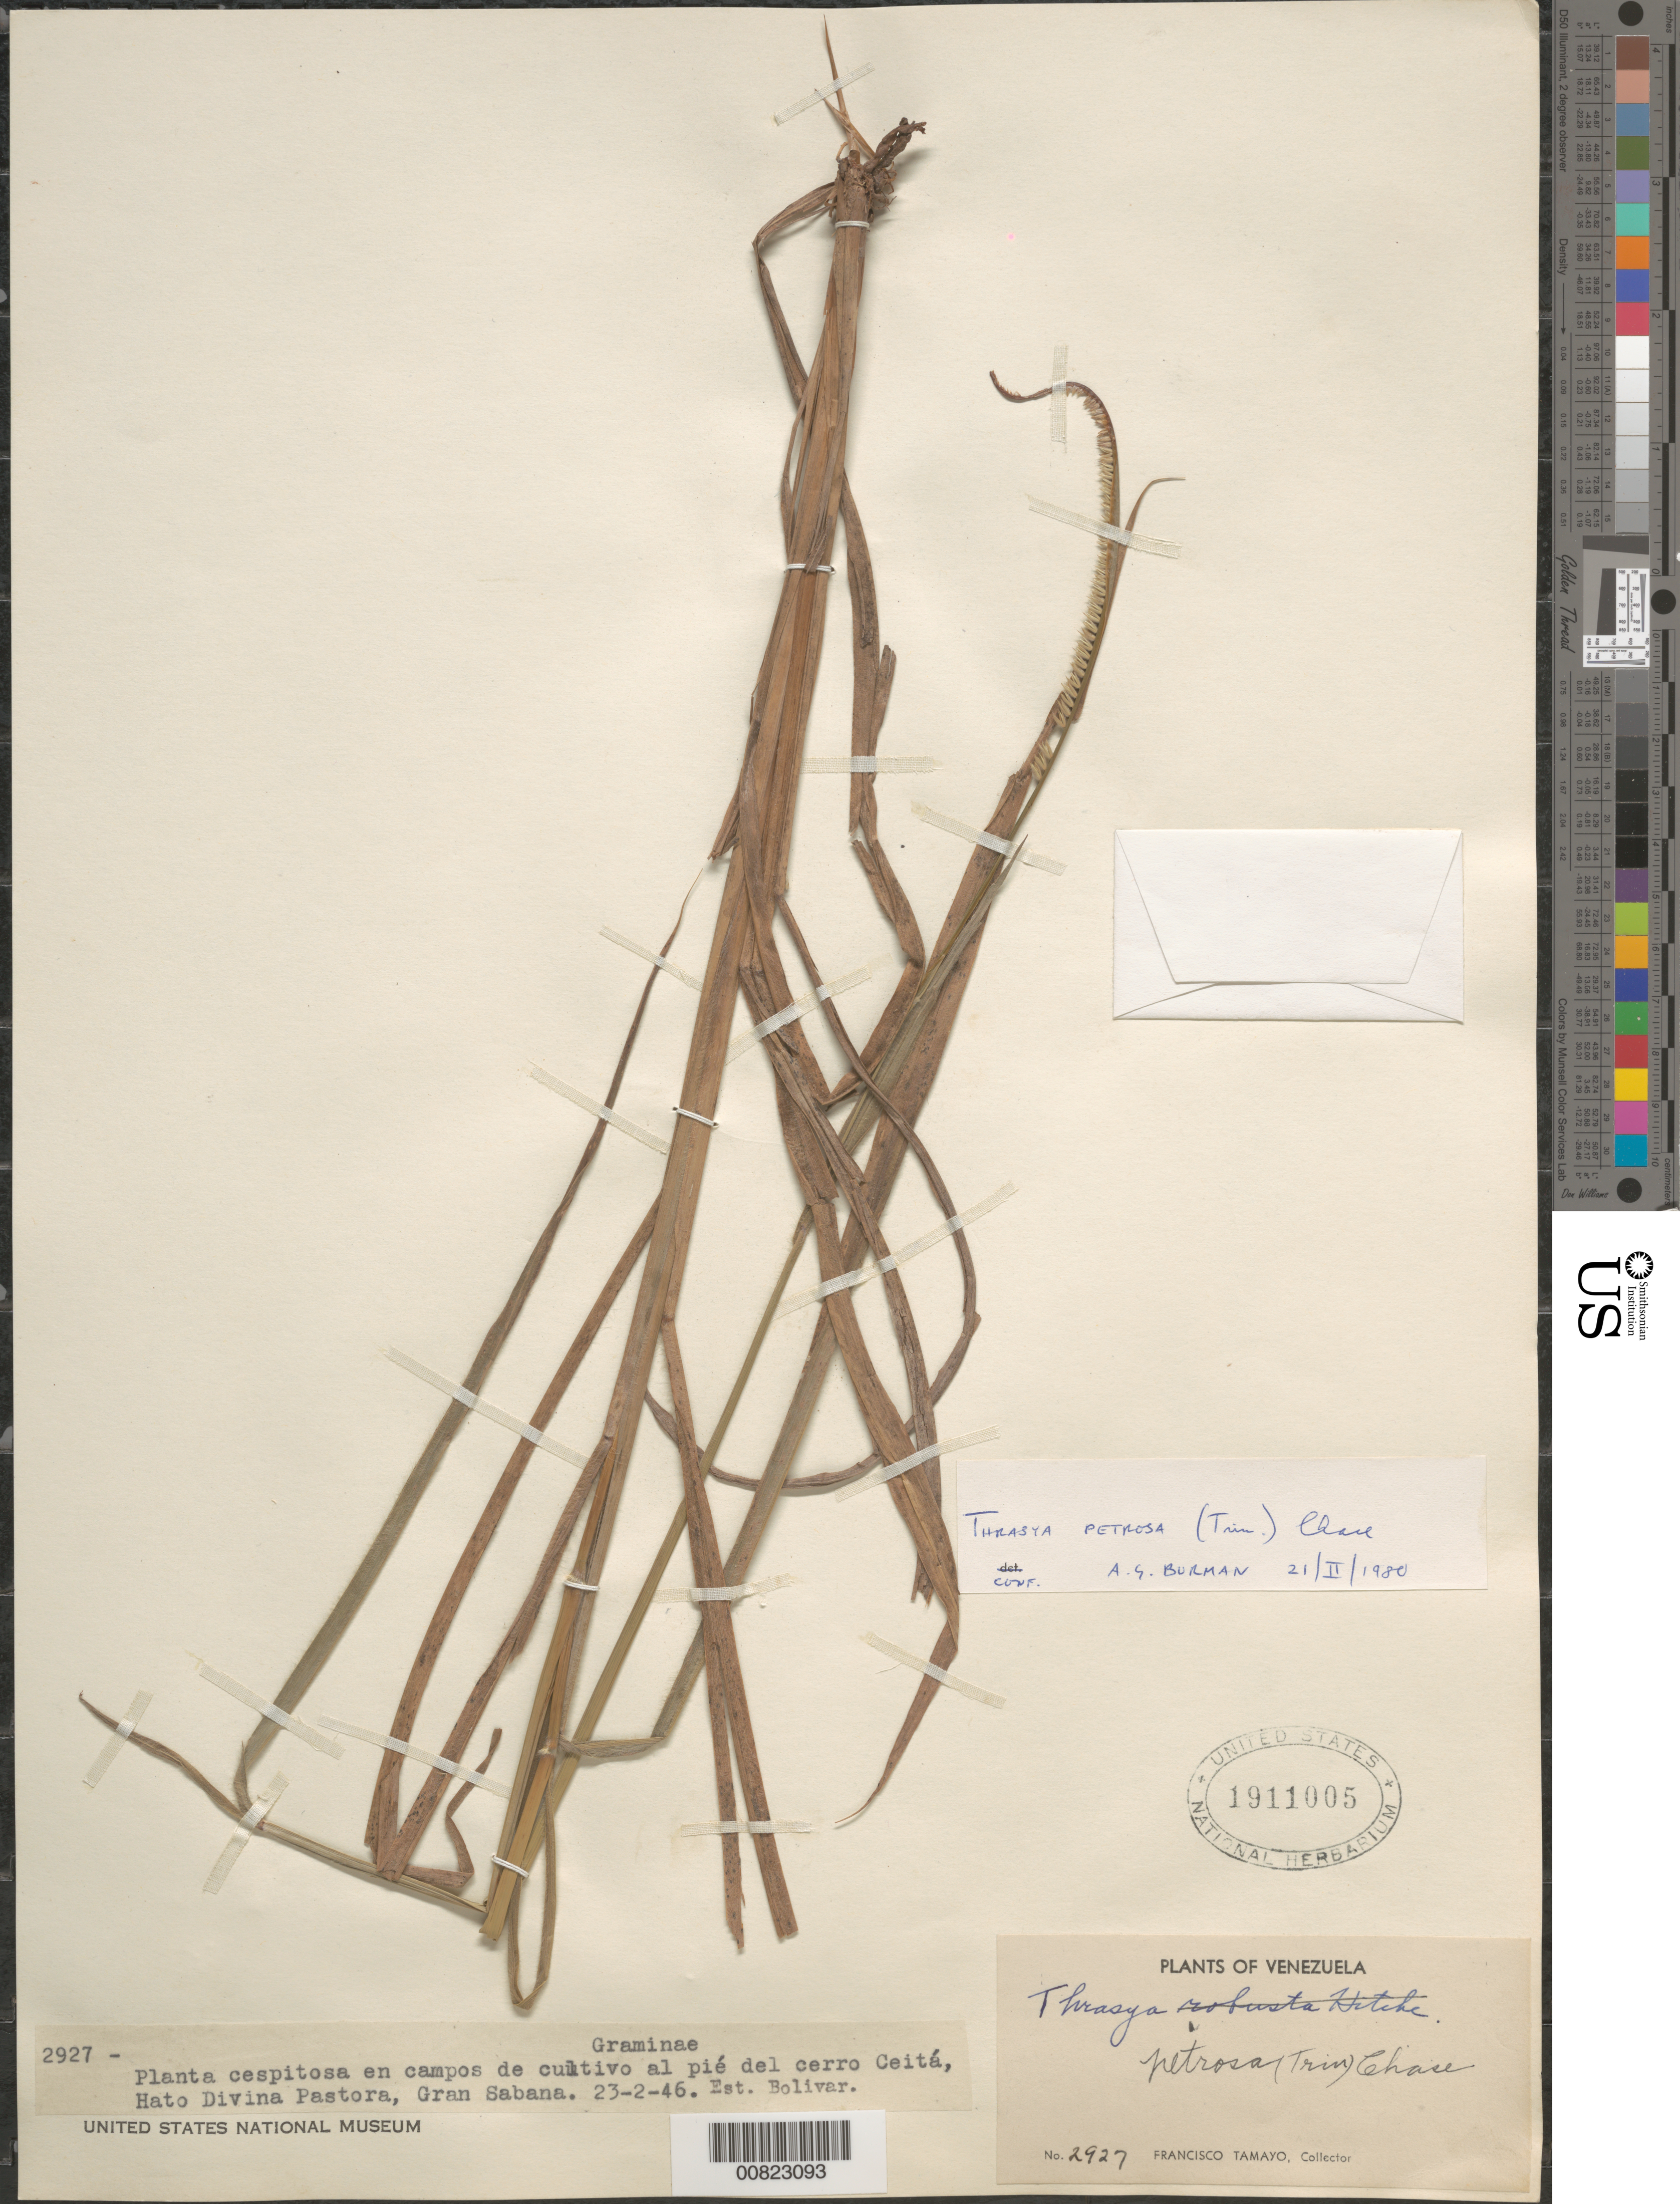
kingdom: Plantae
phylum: Tracheophyta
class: Liliopsida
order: Poales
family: Poaceae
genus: Thrasya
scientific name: Thrasya petrosa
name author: (Trin.) Chase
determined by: Burman, A. G.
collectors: F. Tamayo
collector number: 2927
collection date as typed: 23-Feb-46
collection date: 1946-02-23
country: Venezuela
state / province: Bolívar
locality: Gran Sabana, Hato Divina Pastora, Cerro Ceitá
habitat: Cultivated fields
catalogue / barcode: US 1911005